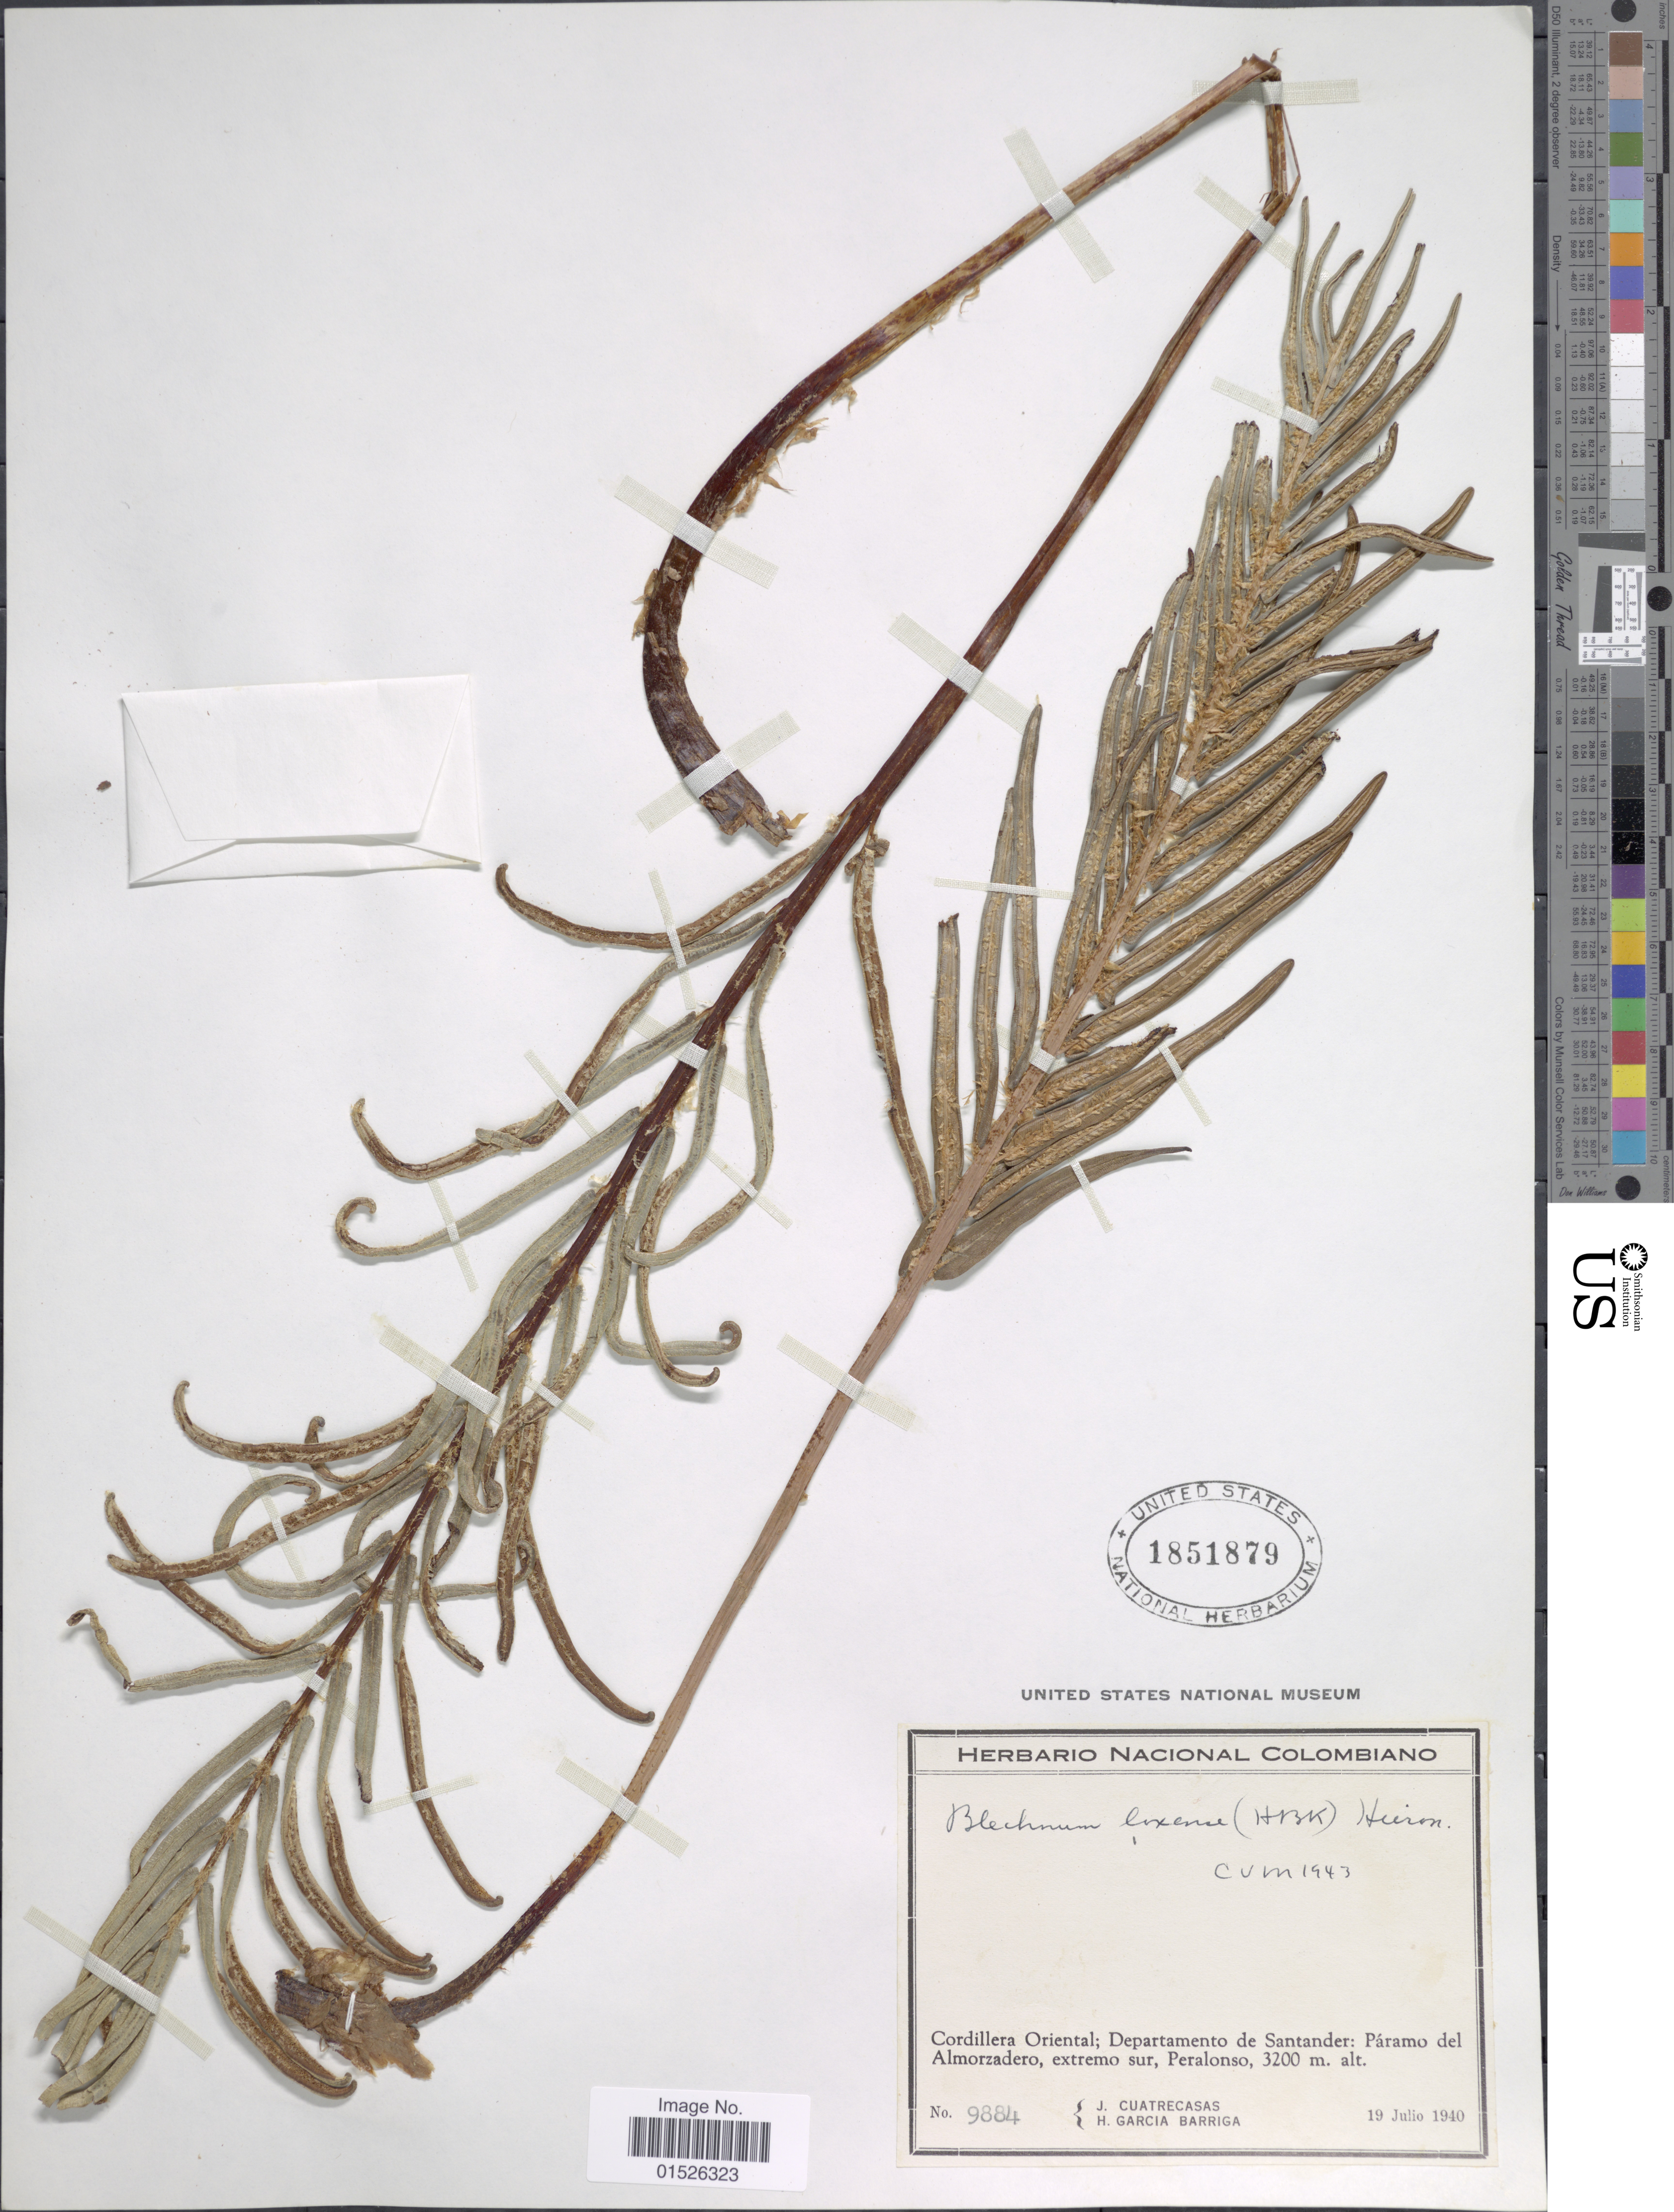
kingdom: Plantae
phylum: Tracheophyta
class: Polypodiopsida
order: Polypodiales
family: Blechnaceae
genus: Blechnum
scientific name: Blechnum loxense var. loxense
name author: (Kunth) Hook. ex Salomon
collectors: J. Cuatrecasas & H. García Barriga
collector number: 9884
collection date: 1940-07-19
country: Colombia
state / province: Santander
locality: Cordillera Oriental; Departamento de Santander: Paramo del Almorzadero, extremo sur, Peralonso.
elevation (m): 3200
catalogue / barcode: US 1851879